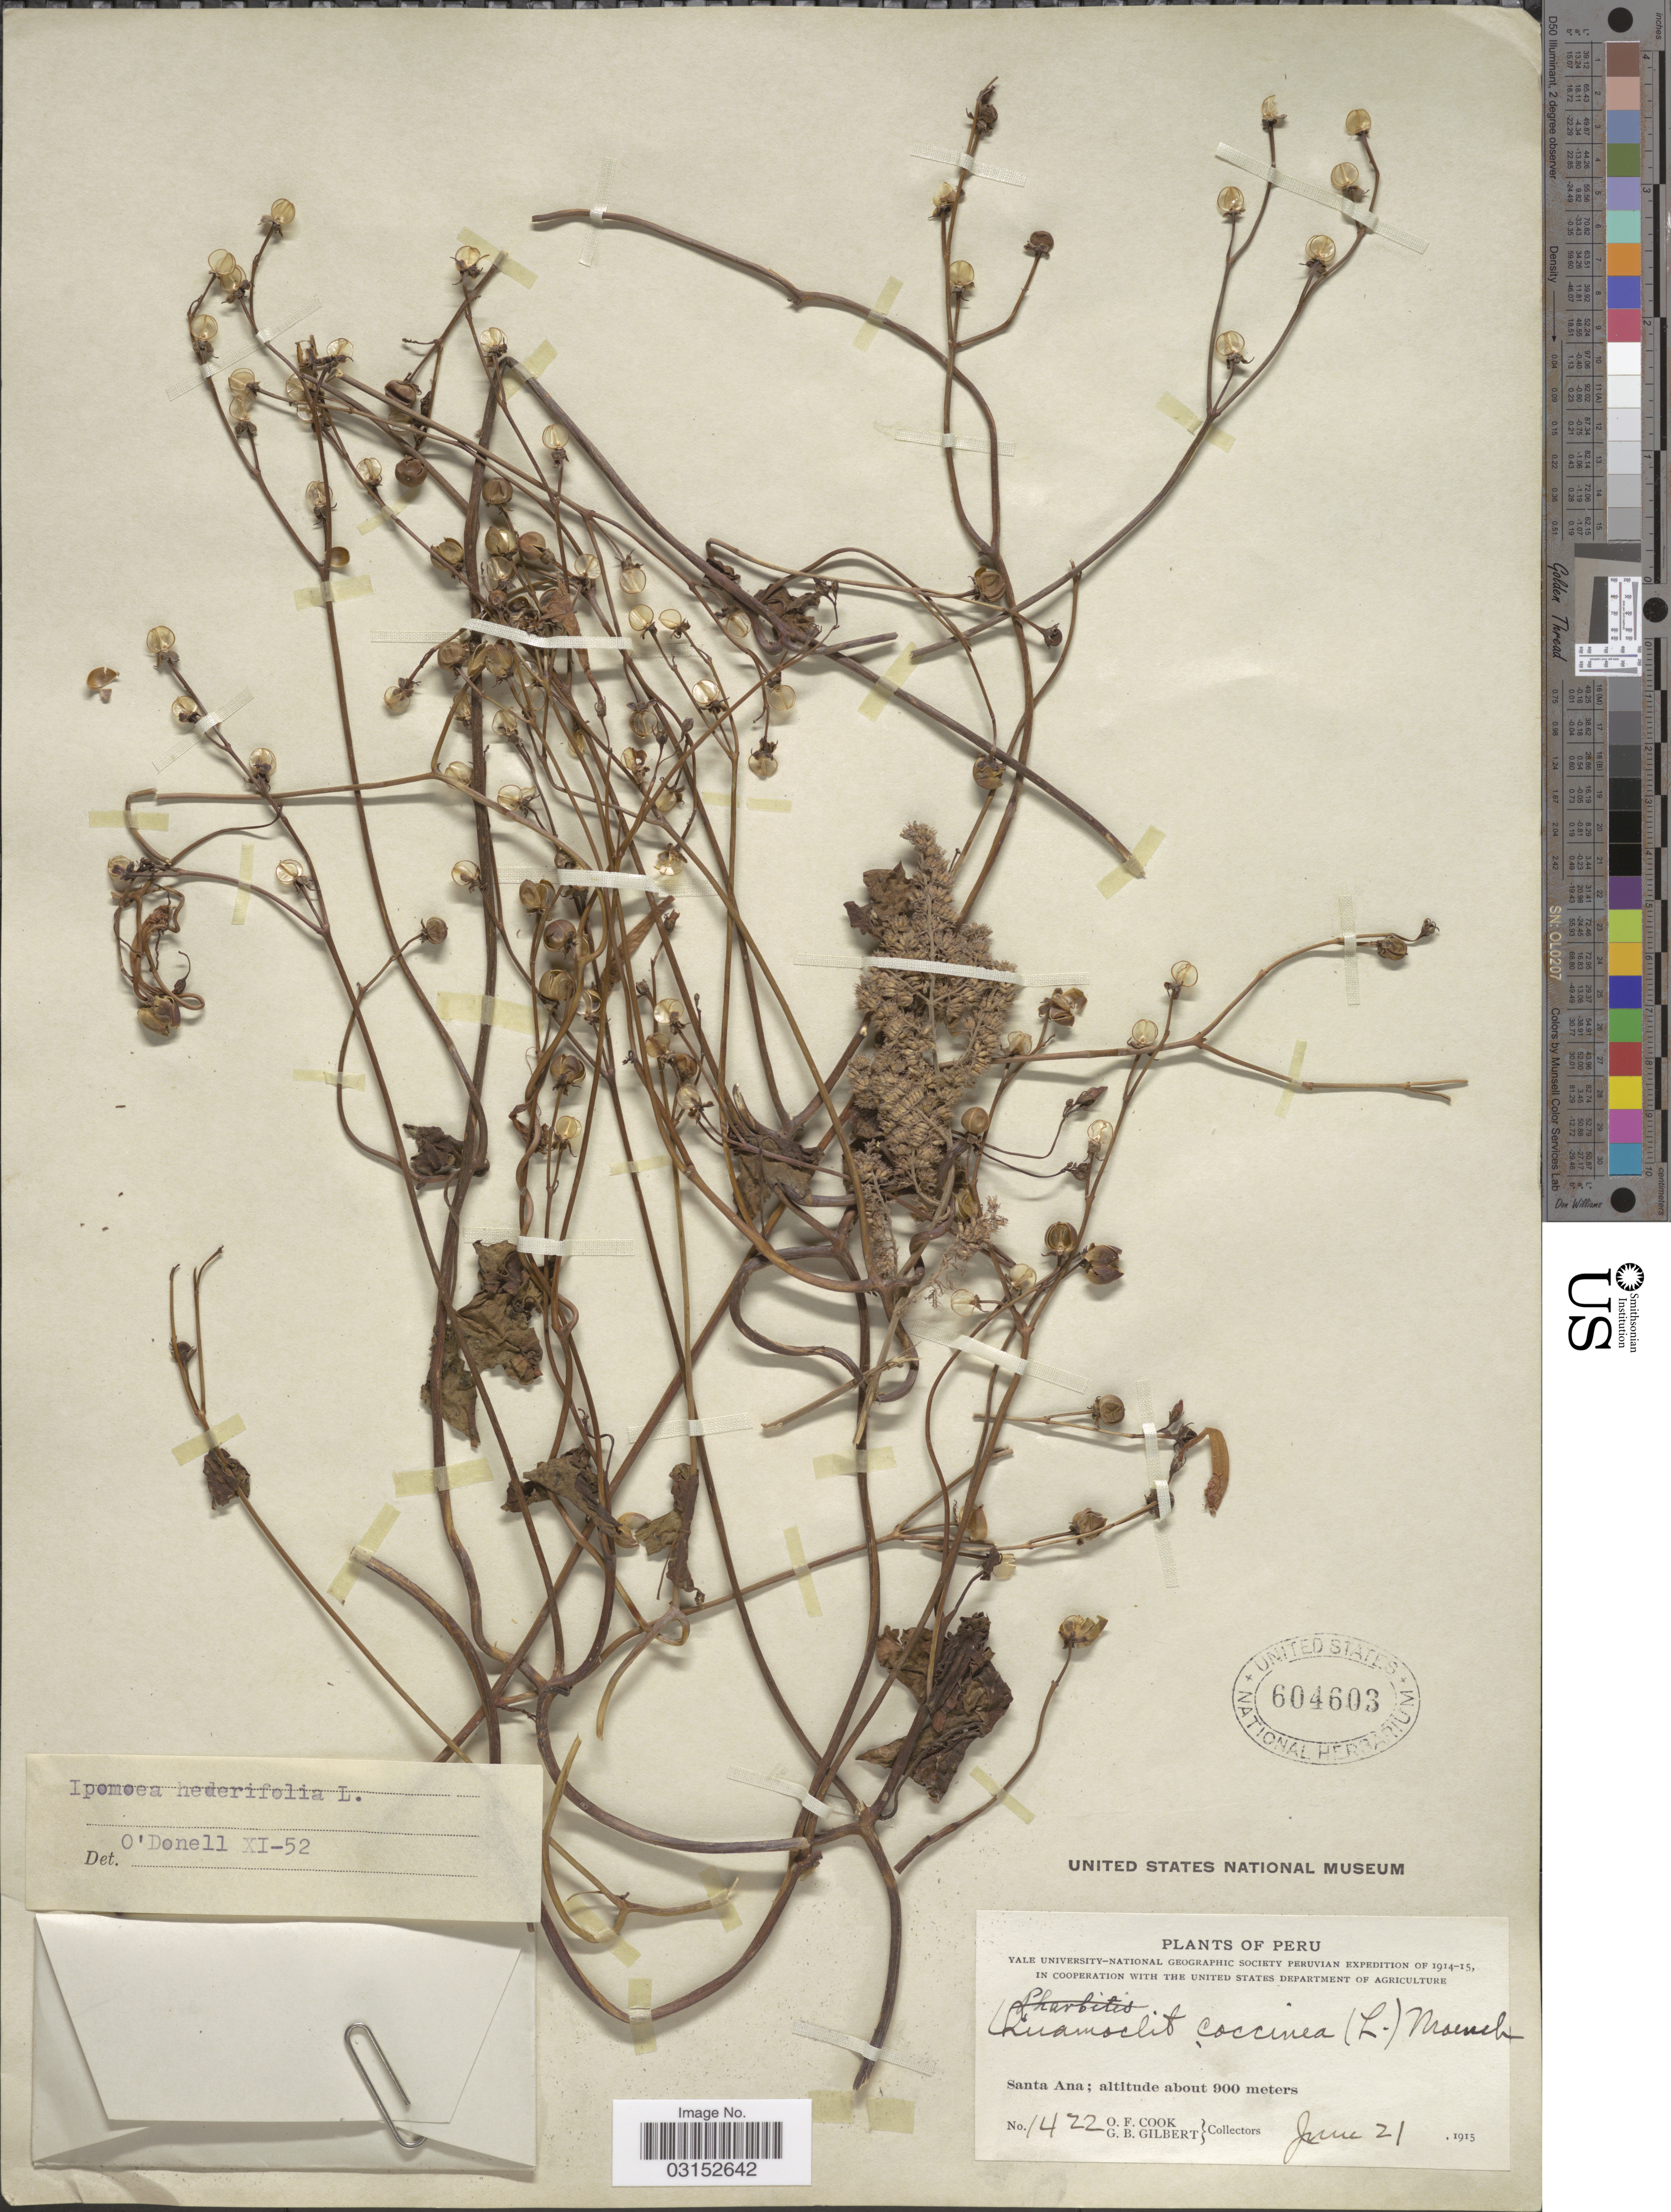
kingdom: Plantae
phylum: Tracheophyta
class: Magnoliopsida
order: Solanales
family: Convolvulaceae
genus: Ipomoea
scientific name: Ipomoea hederifolia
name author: L.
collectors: O. F. Cook & G. B. Gilbert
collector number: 1422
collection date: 1915-06-21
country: Peru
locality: Santa Ana.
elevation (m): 900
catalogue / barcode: US 604603